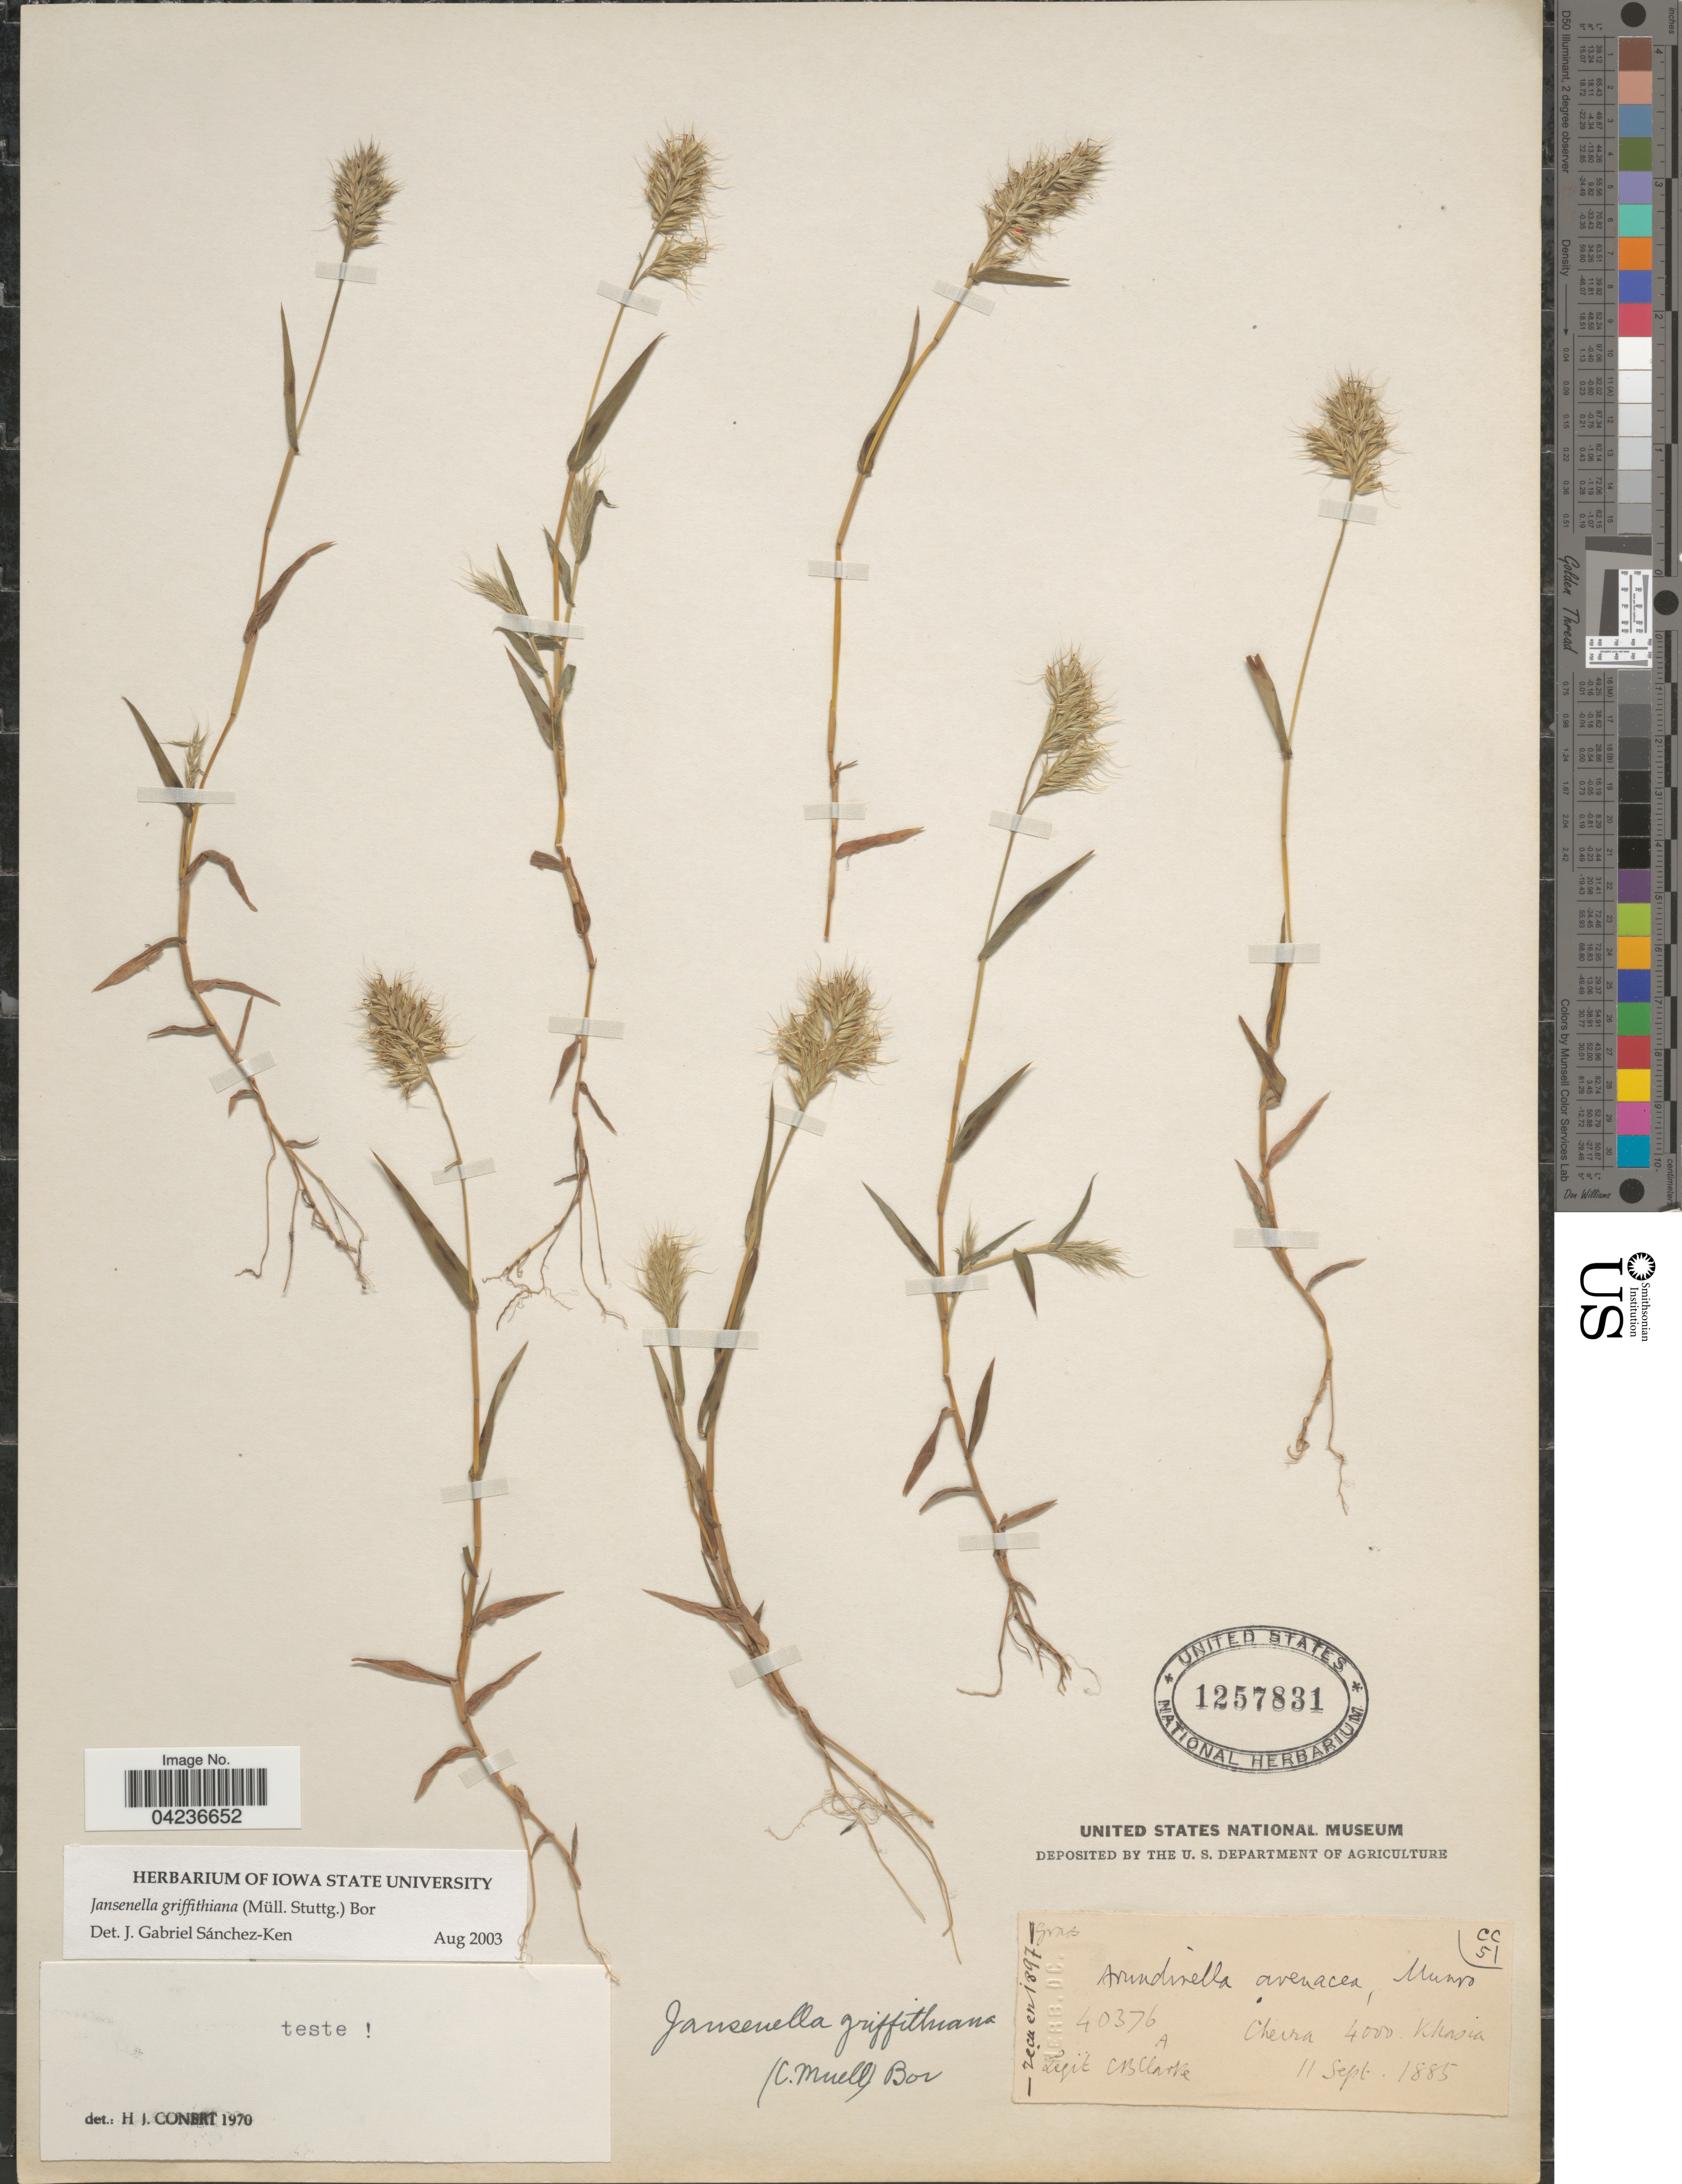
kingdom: Plantae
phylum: Tracheophyta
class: Liliopsida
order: Poales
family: Poaceae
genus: Jansenella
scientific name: Jansenella griffithiana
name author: (Müll. Stuttg.) Bor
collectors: C. B. Clarke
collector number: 40376A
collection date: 1885-09-11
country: India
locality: Cherra. Khasia.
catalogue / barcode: US 1257831